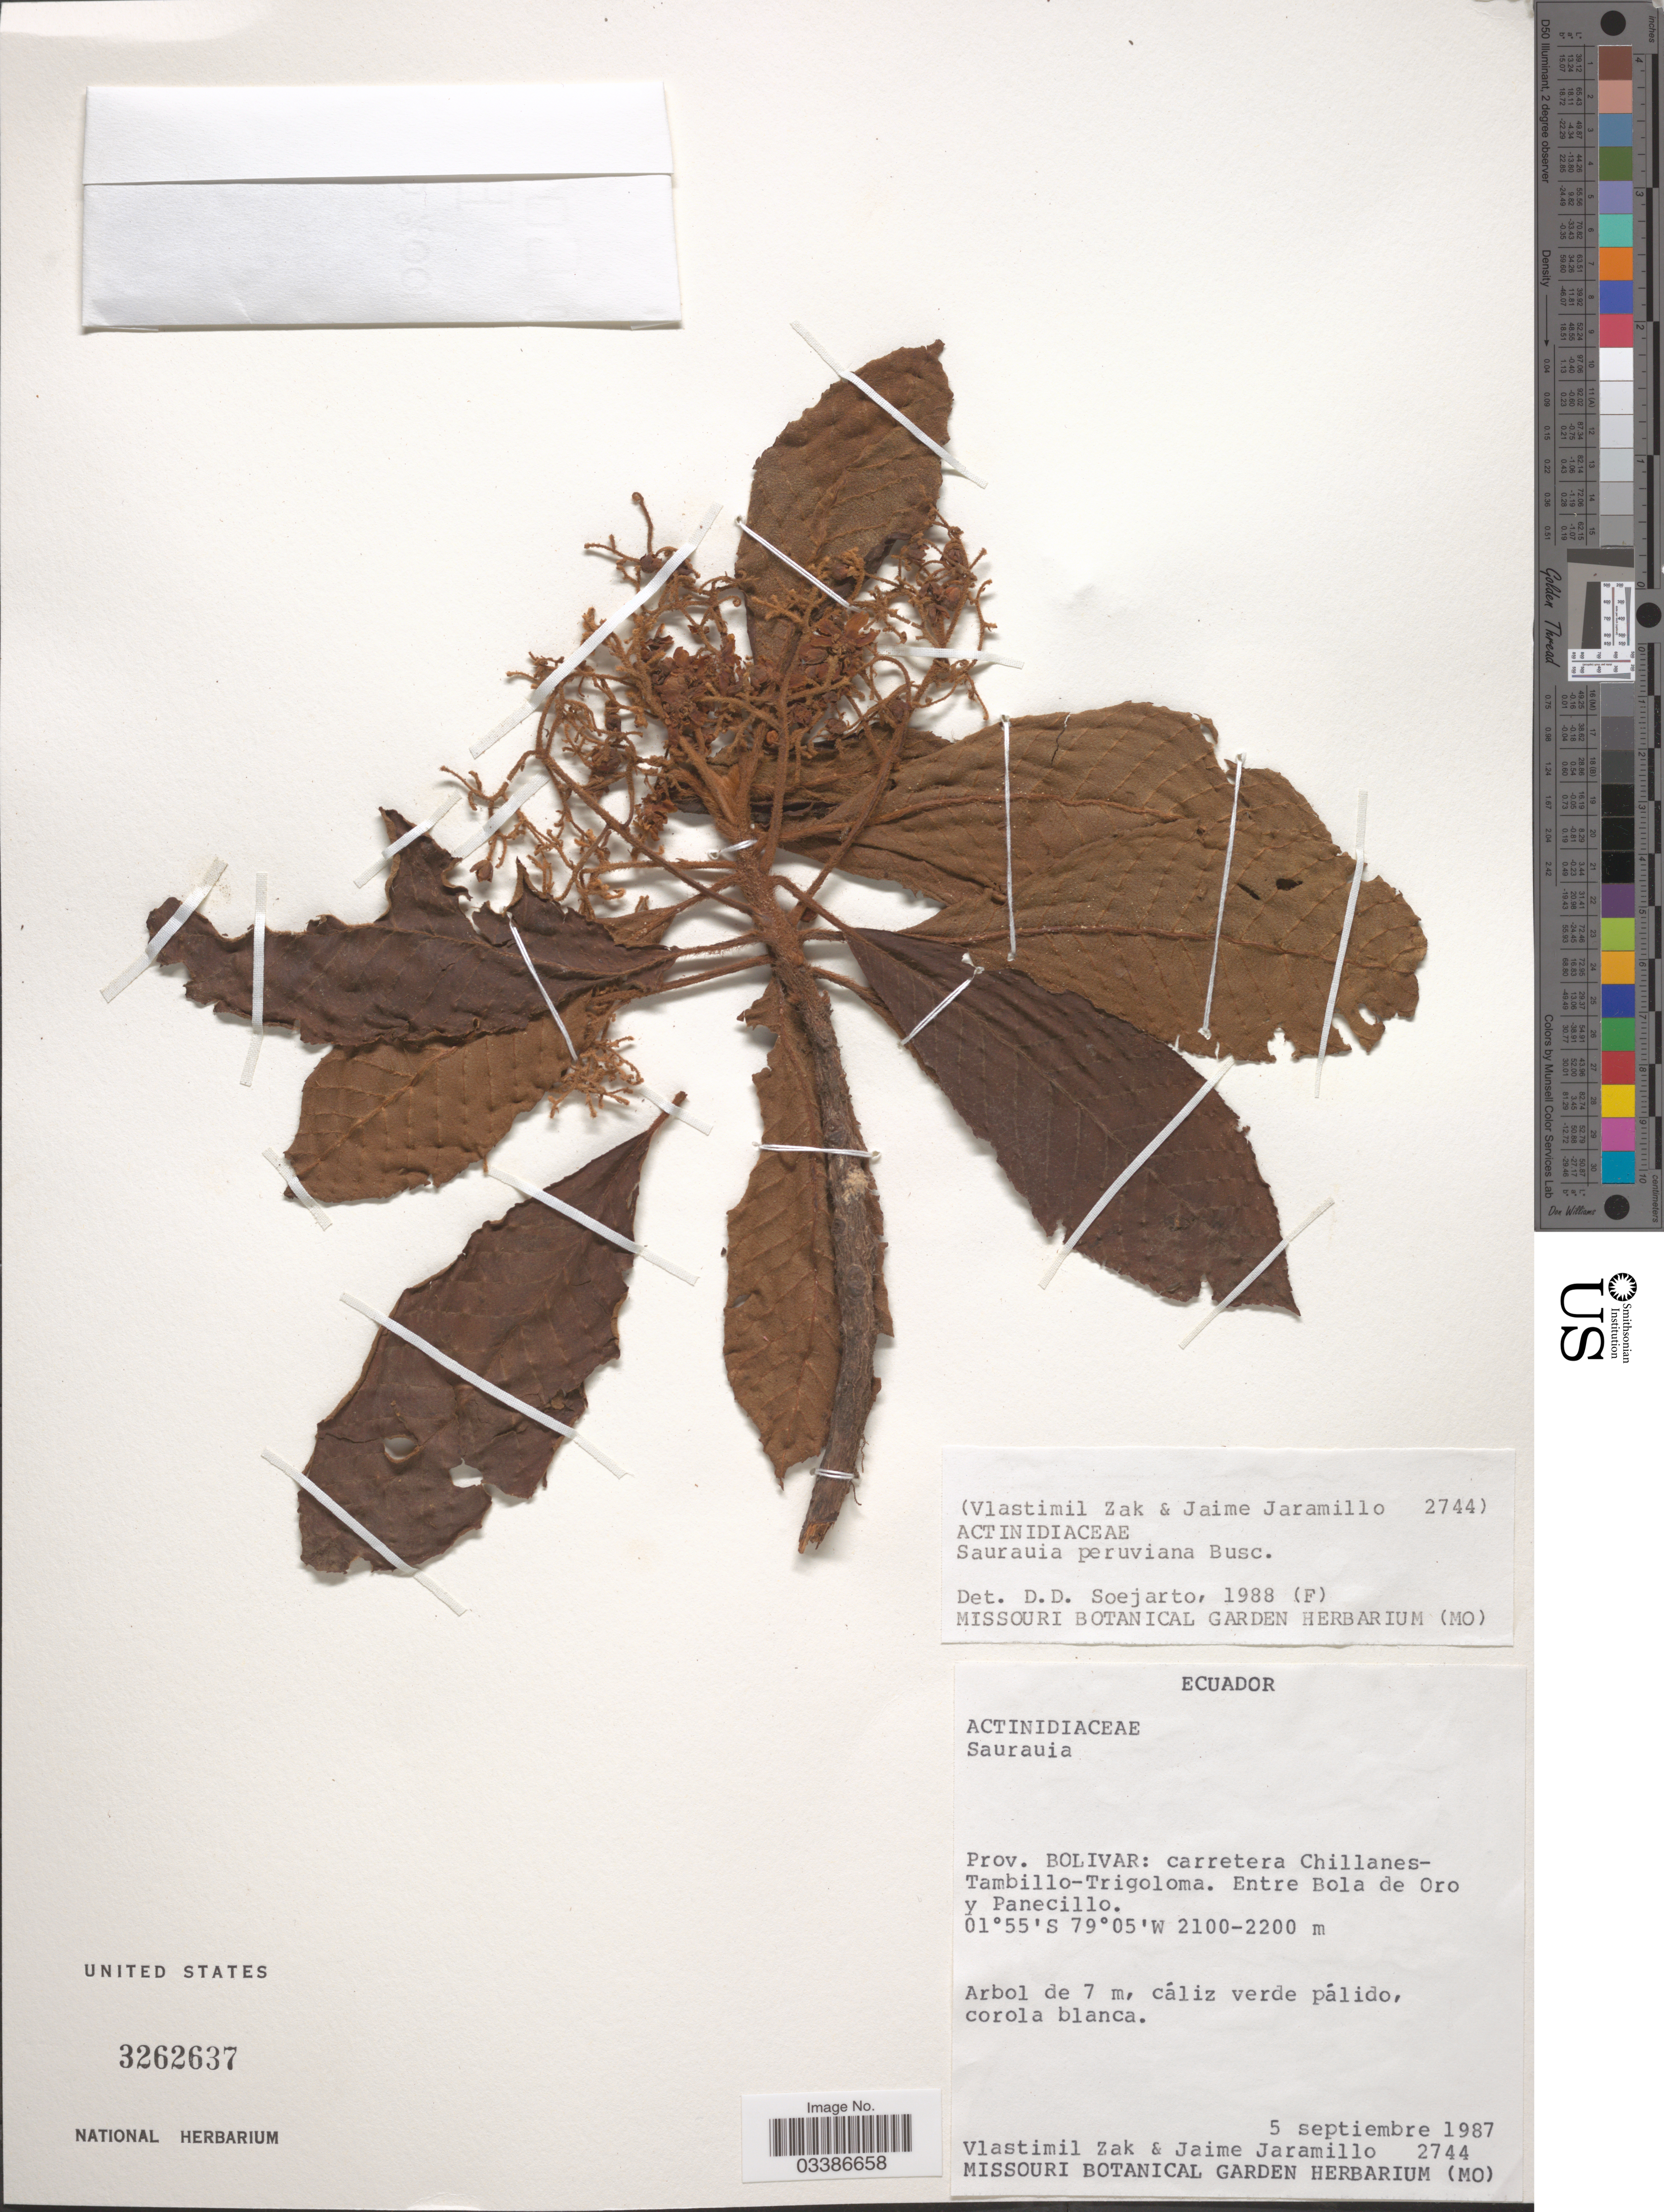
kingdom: Plantae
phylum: Tracheophyta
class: Magnoliopsida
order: Ericales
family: Actinidiaceae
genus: Saurauia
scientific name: Saurauia peruviana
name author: Buscal.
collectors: V. Zak & J. Jaramillo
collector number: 2744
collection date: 1987-09-05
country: Ecuador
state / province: Bolívar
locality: Carretera Chillanes-Tambillo-Trigoloma. Entre Bola de Oro y Panecillo.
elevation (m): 2100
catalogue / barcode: US 3262637